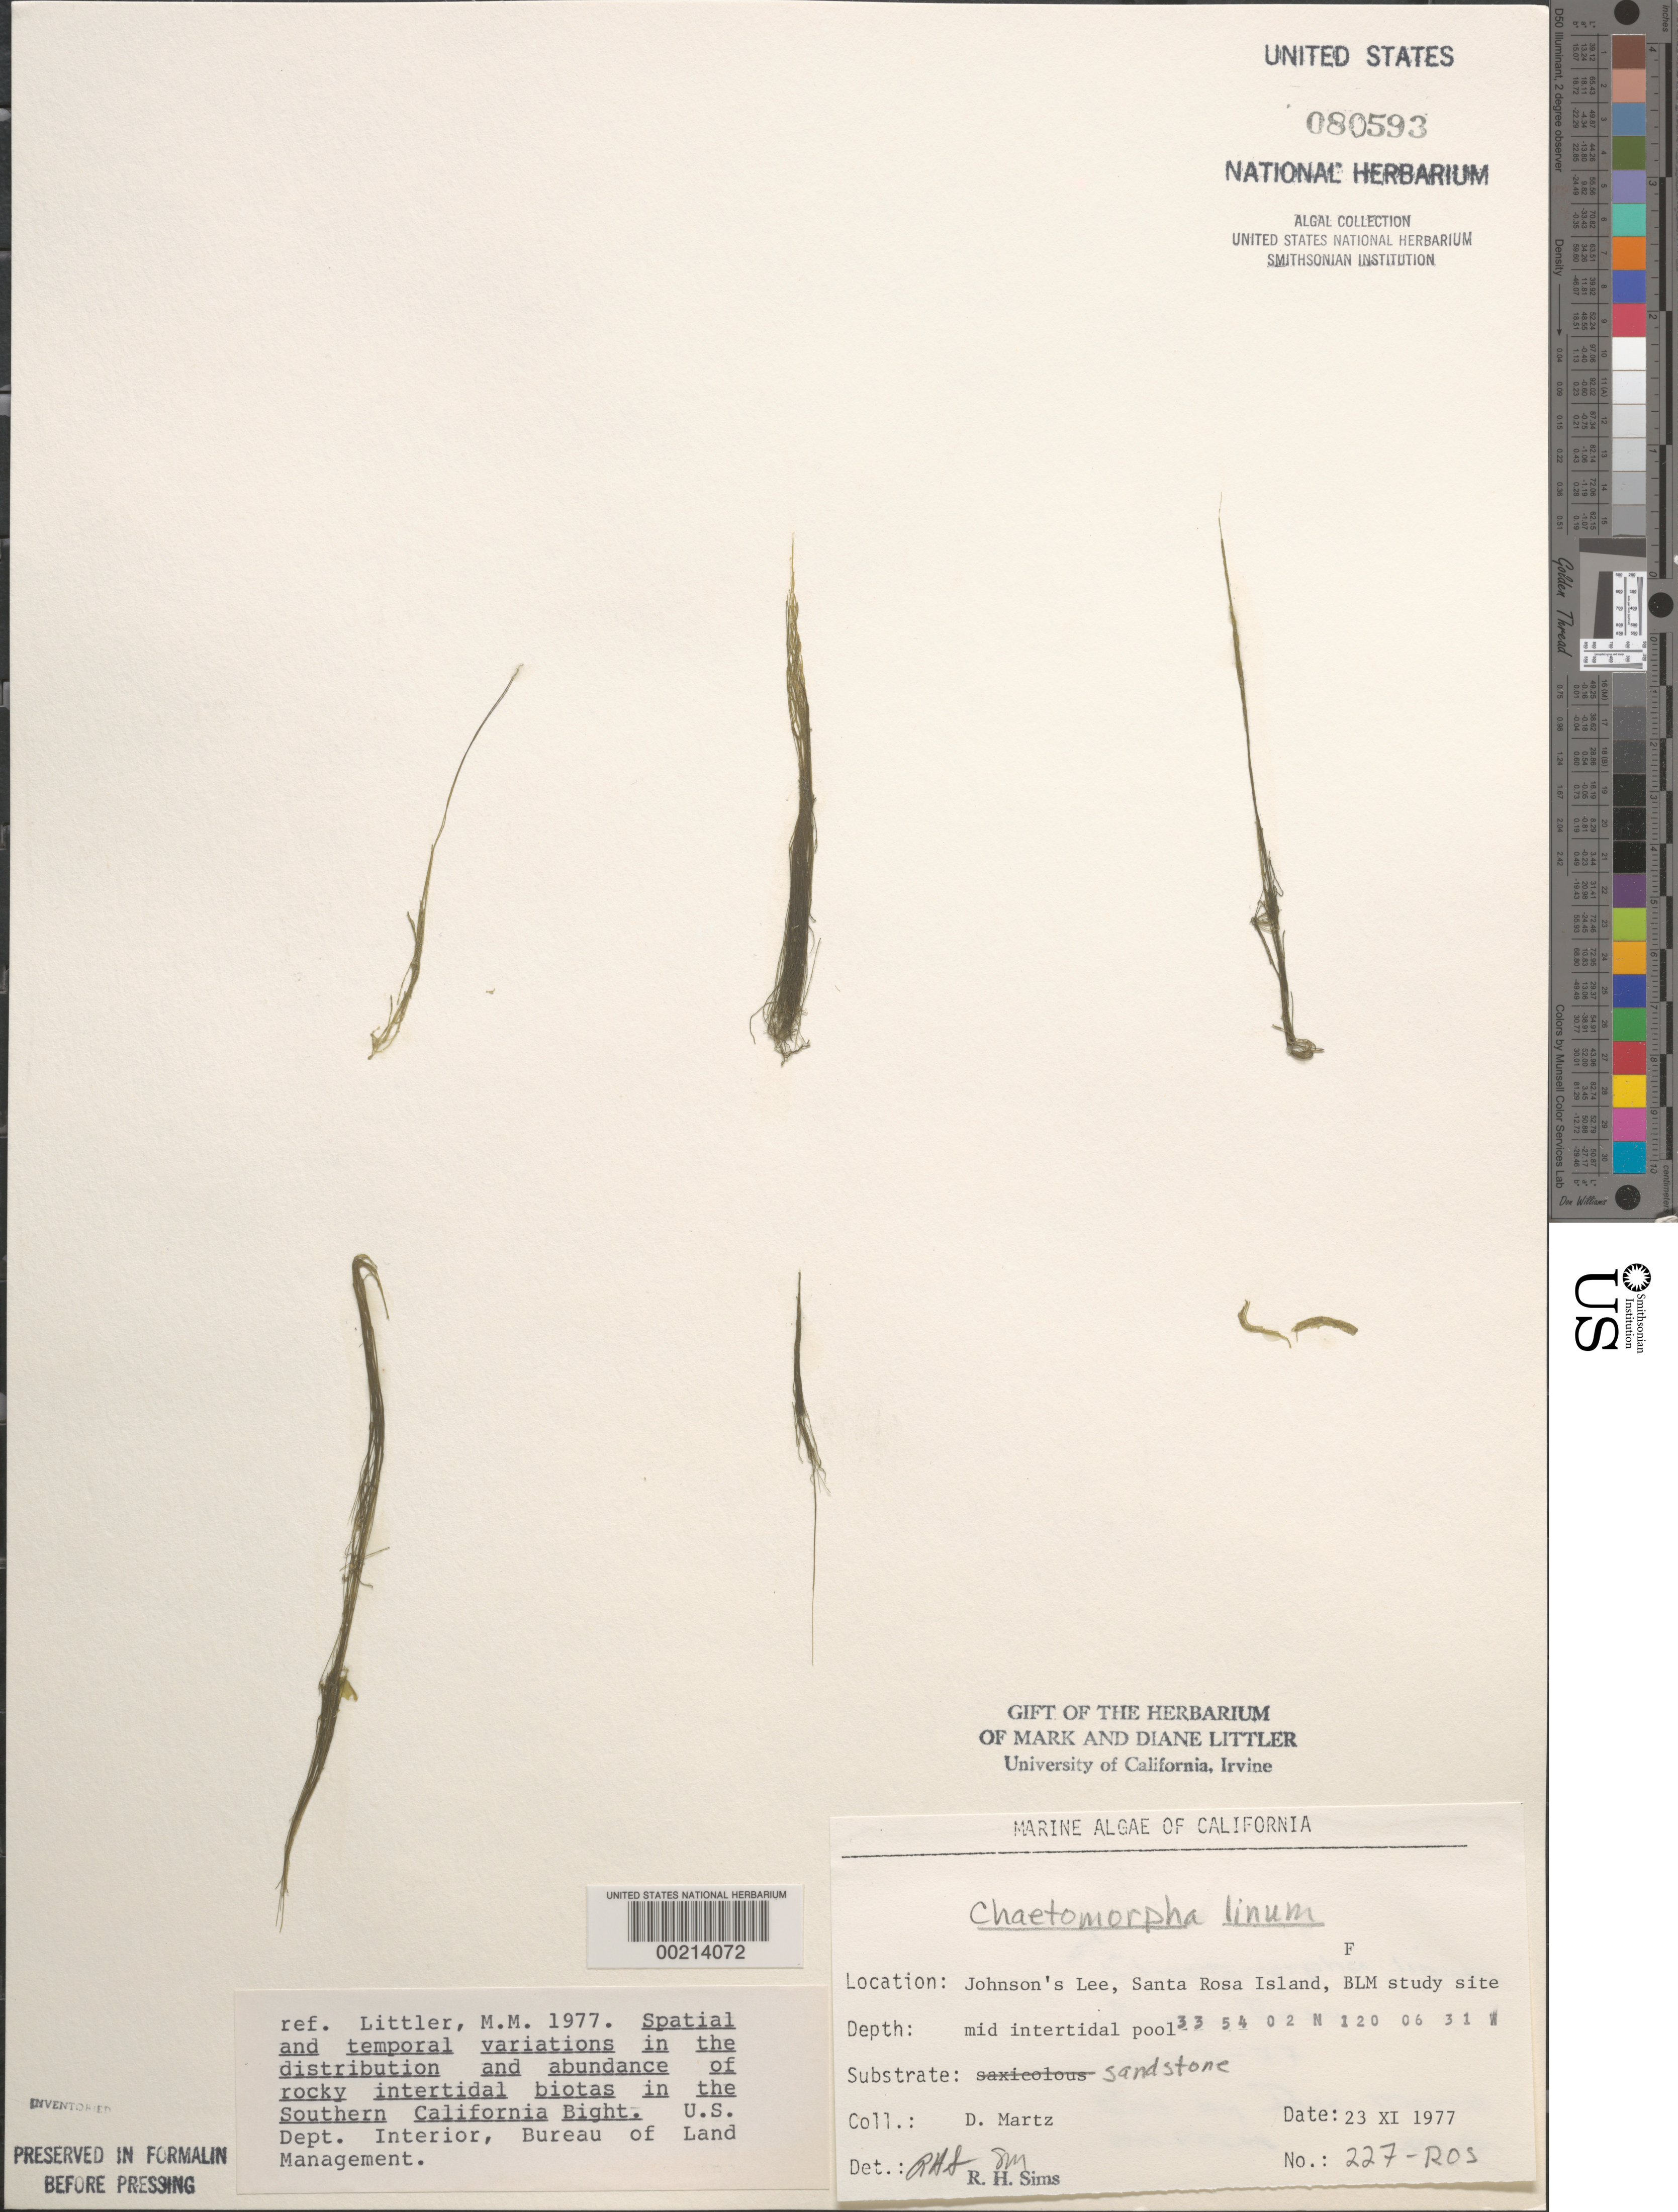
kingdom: Plantae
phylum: Chlorophyta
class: Ulvophyceae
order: Cladophorales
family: Cladophoraceae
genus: Chaetomorpha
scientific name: Chaetomorpha linum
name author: (O.F. Muell.) Kütz.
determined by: Sims, Robert H.; Murray, S. N.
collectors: D. Martz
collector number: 227-ros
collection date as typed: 23 Nov 1977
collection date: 1977-11-23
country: United States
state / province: California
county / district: Santa Barbara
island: Santa Rosa Island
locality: Johnson's Lee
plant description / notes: BLM-SOCALBIGHT Rocky Intertidal Survey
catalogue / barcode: US 80593